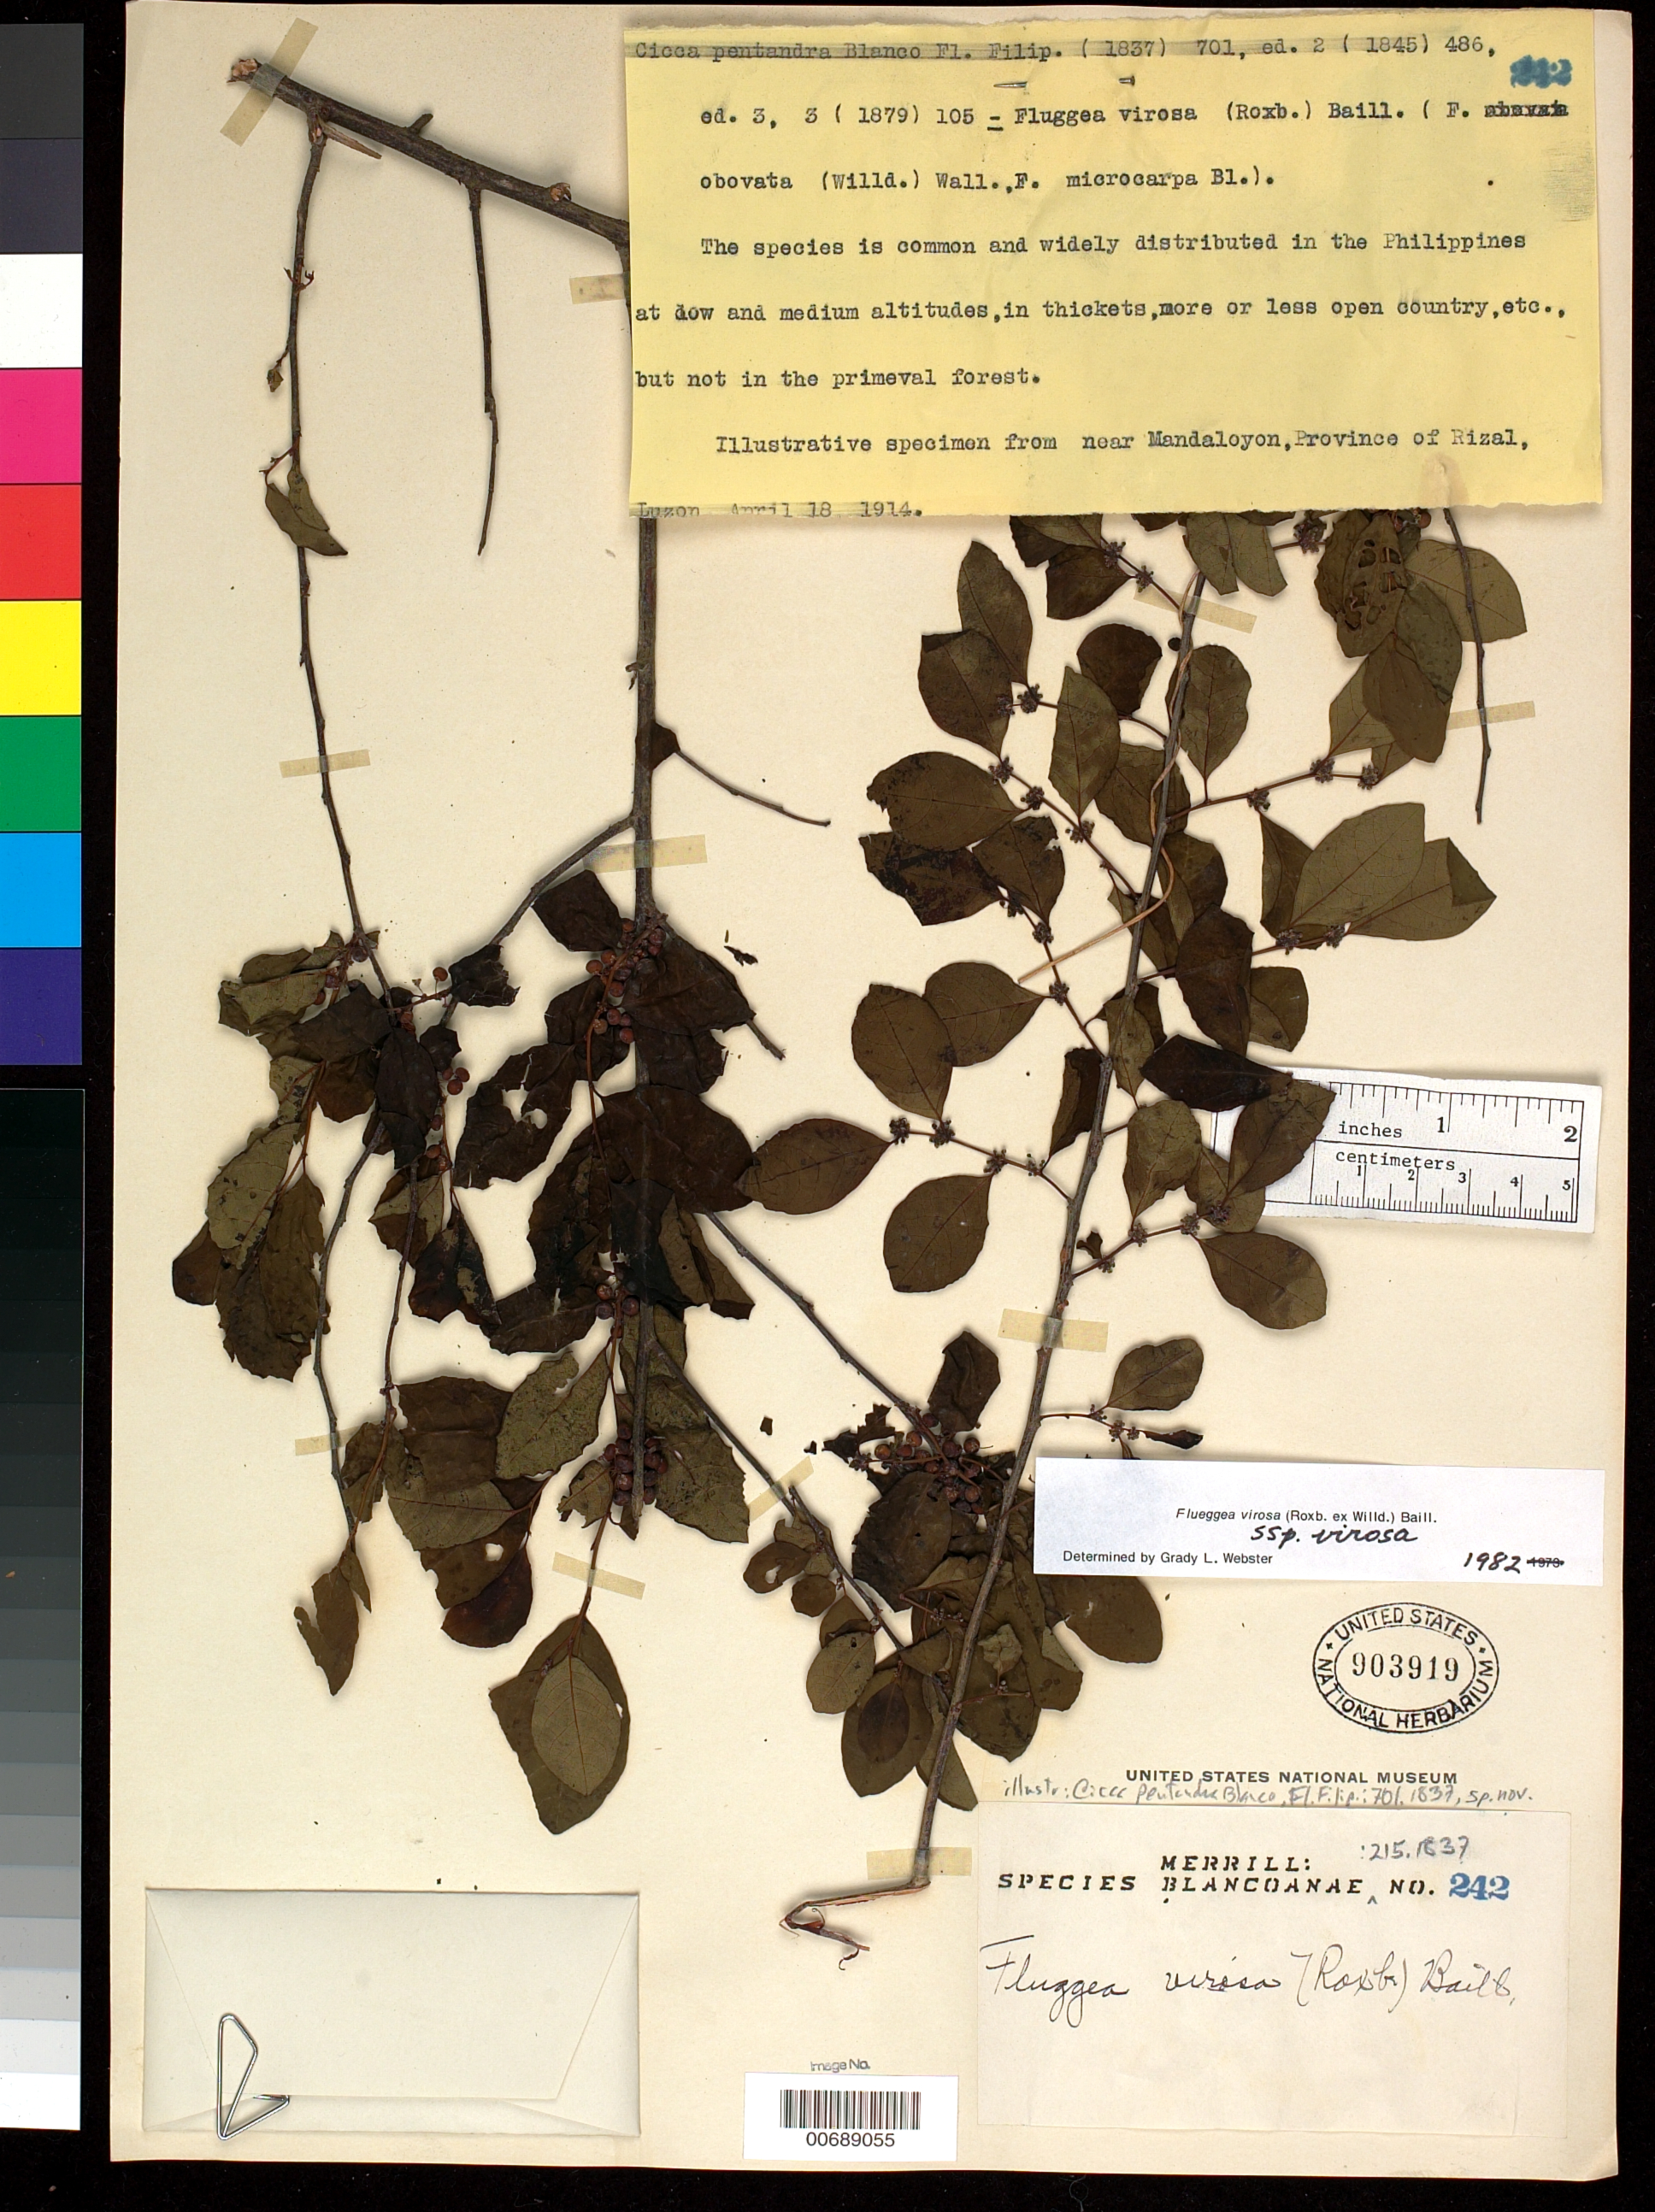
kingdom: Plantae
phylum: Tracheophyta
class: Magnoliopsida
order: Malpighiales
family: Phyllanthaceae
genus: Flueggea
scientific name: Flueggea virosa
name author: (Roxb.) Baill.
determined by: Webster, Grady L.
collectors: E. D. Merrill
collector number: Sp. Blancoan. 0242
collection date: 1914-04-18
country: Philippines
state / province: Calabarzon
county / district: Rizal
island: Luzon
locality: Mandaloyon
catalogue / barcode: US 903919